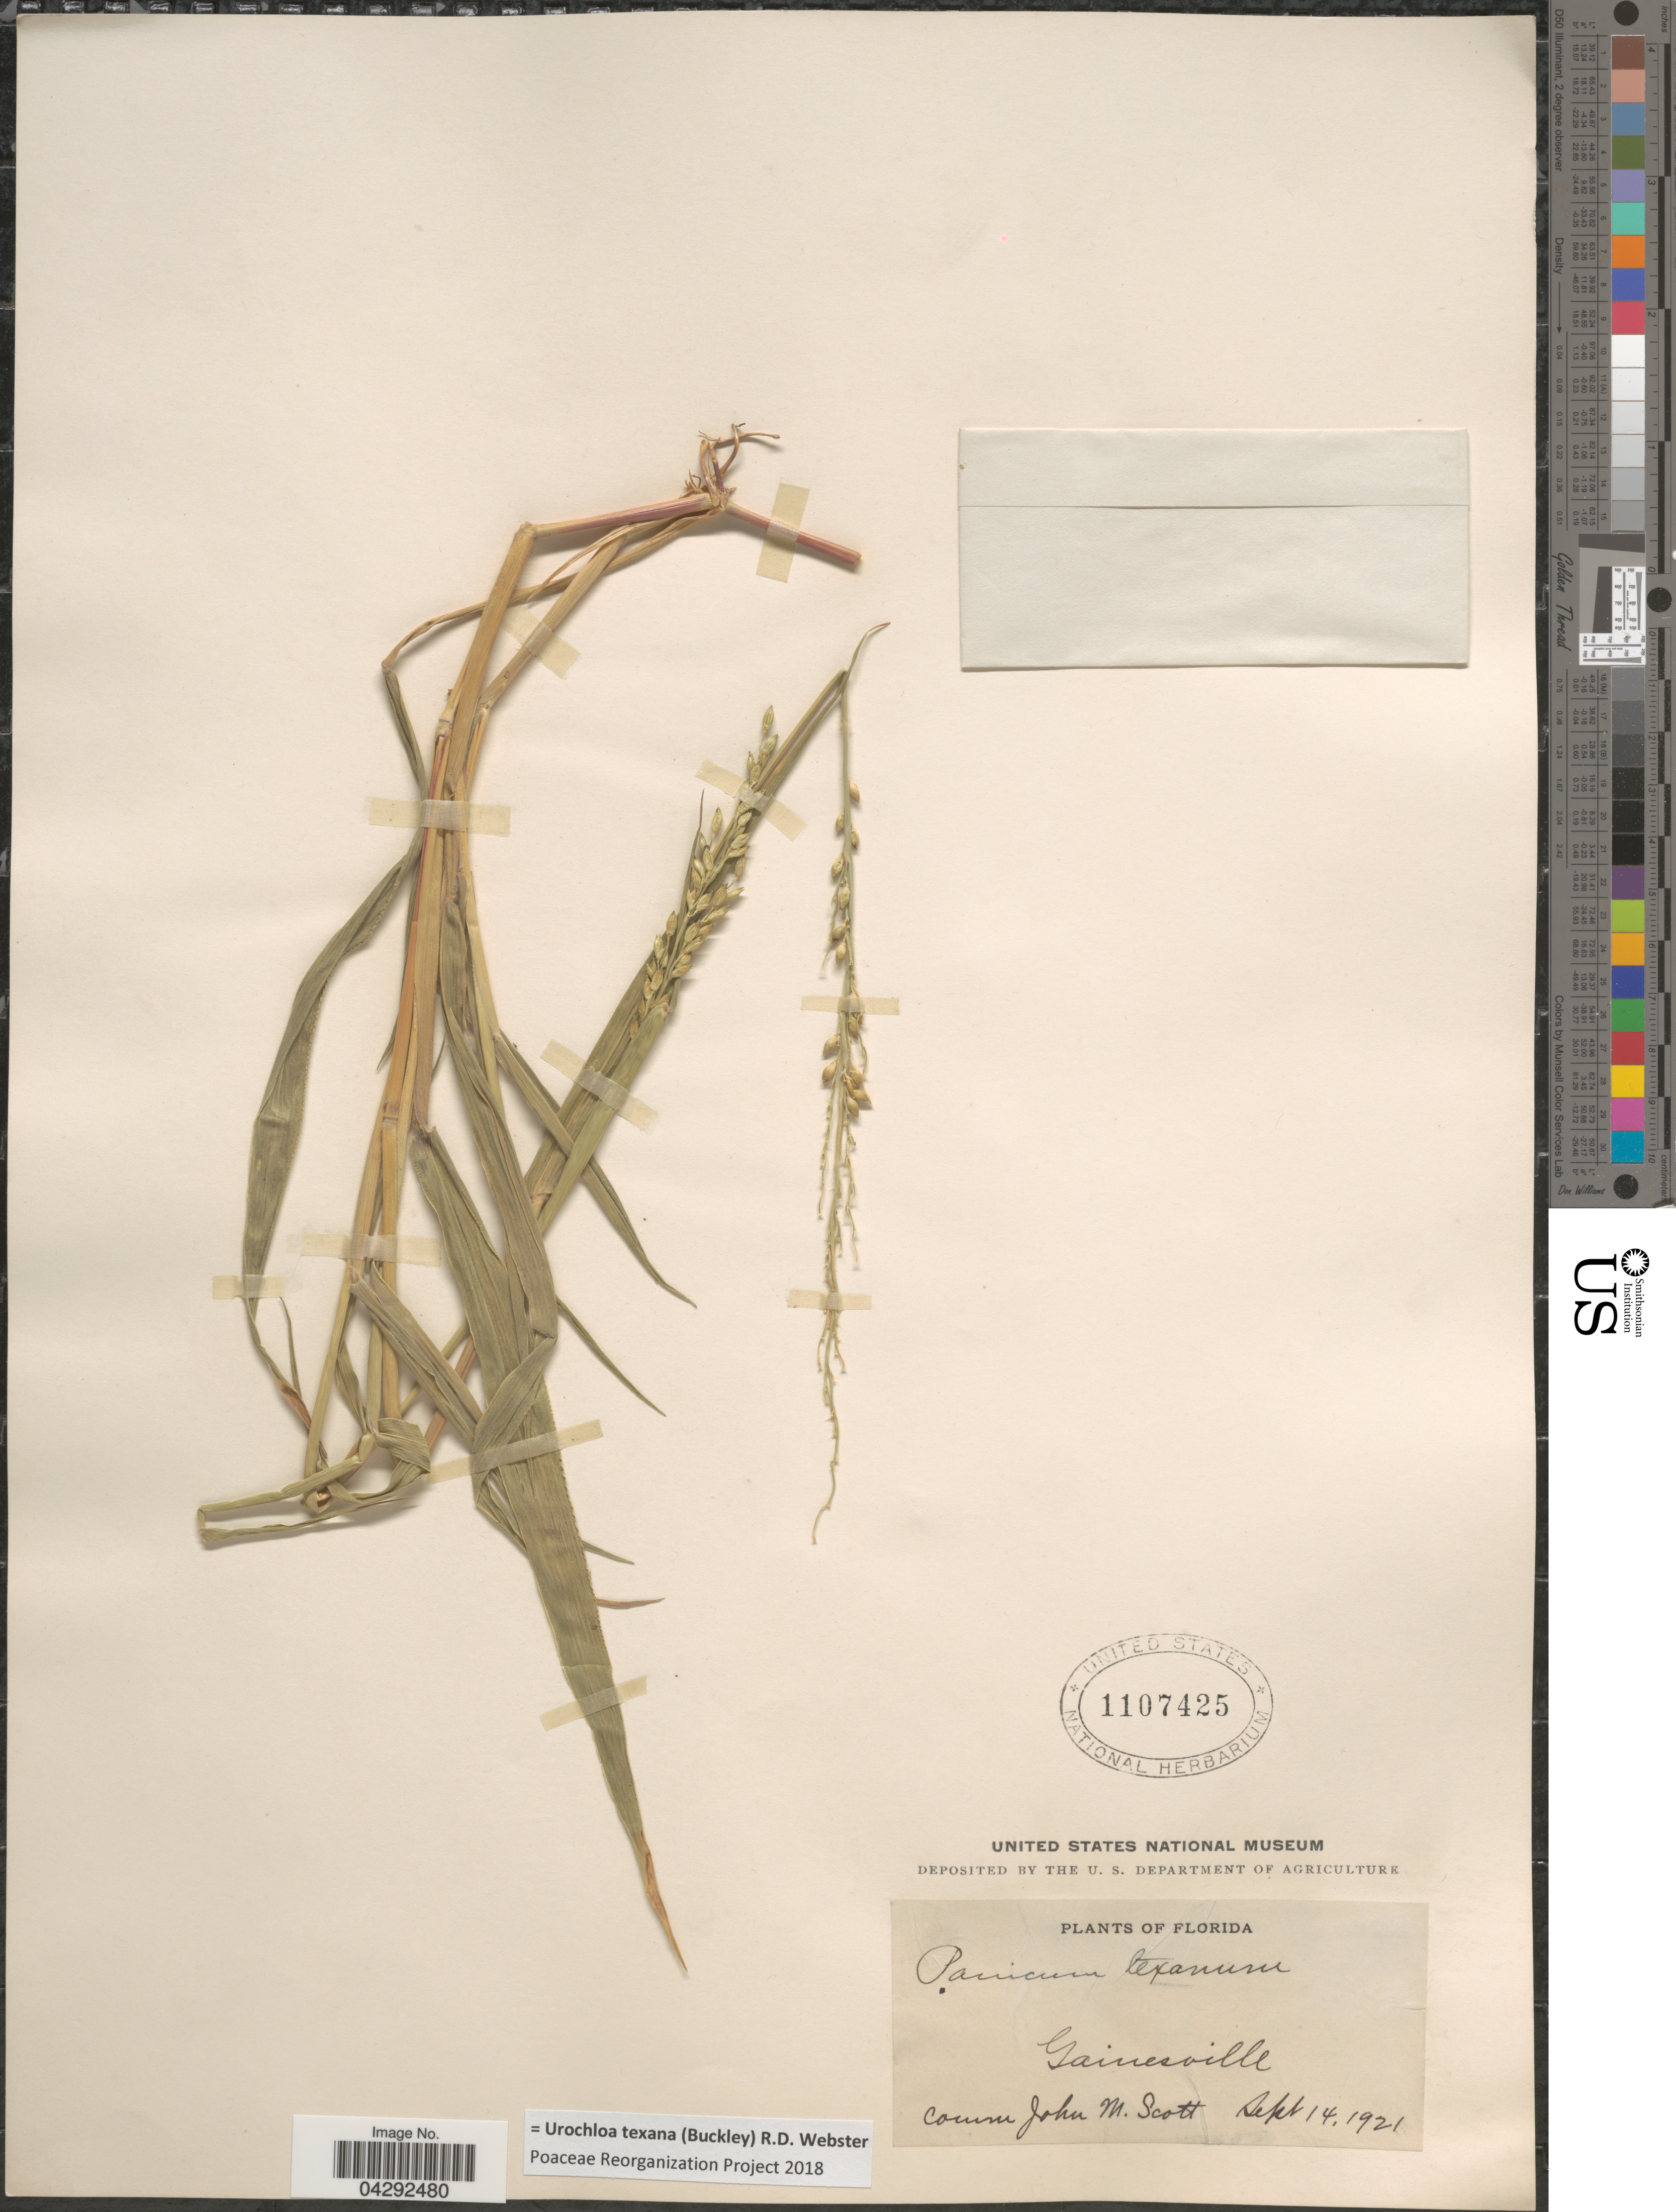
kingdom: Plantae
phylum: Tracheophyta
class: Liliopsida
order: Poales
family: Poaceae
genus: Urochloa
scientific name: Urochloa texana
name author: (Buckley) R.D. Webster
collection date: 1921-09-14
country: United States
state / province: Florida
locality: Gainesville.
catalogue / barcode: US 1107425